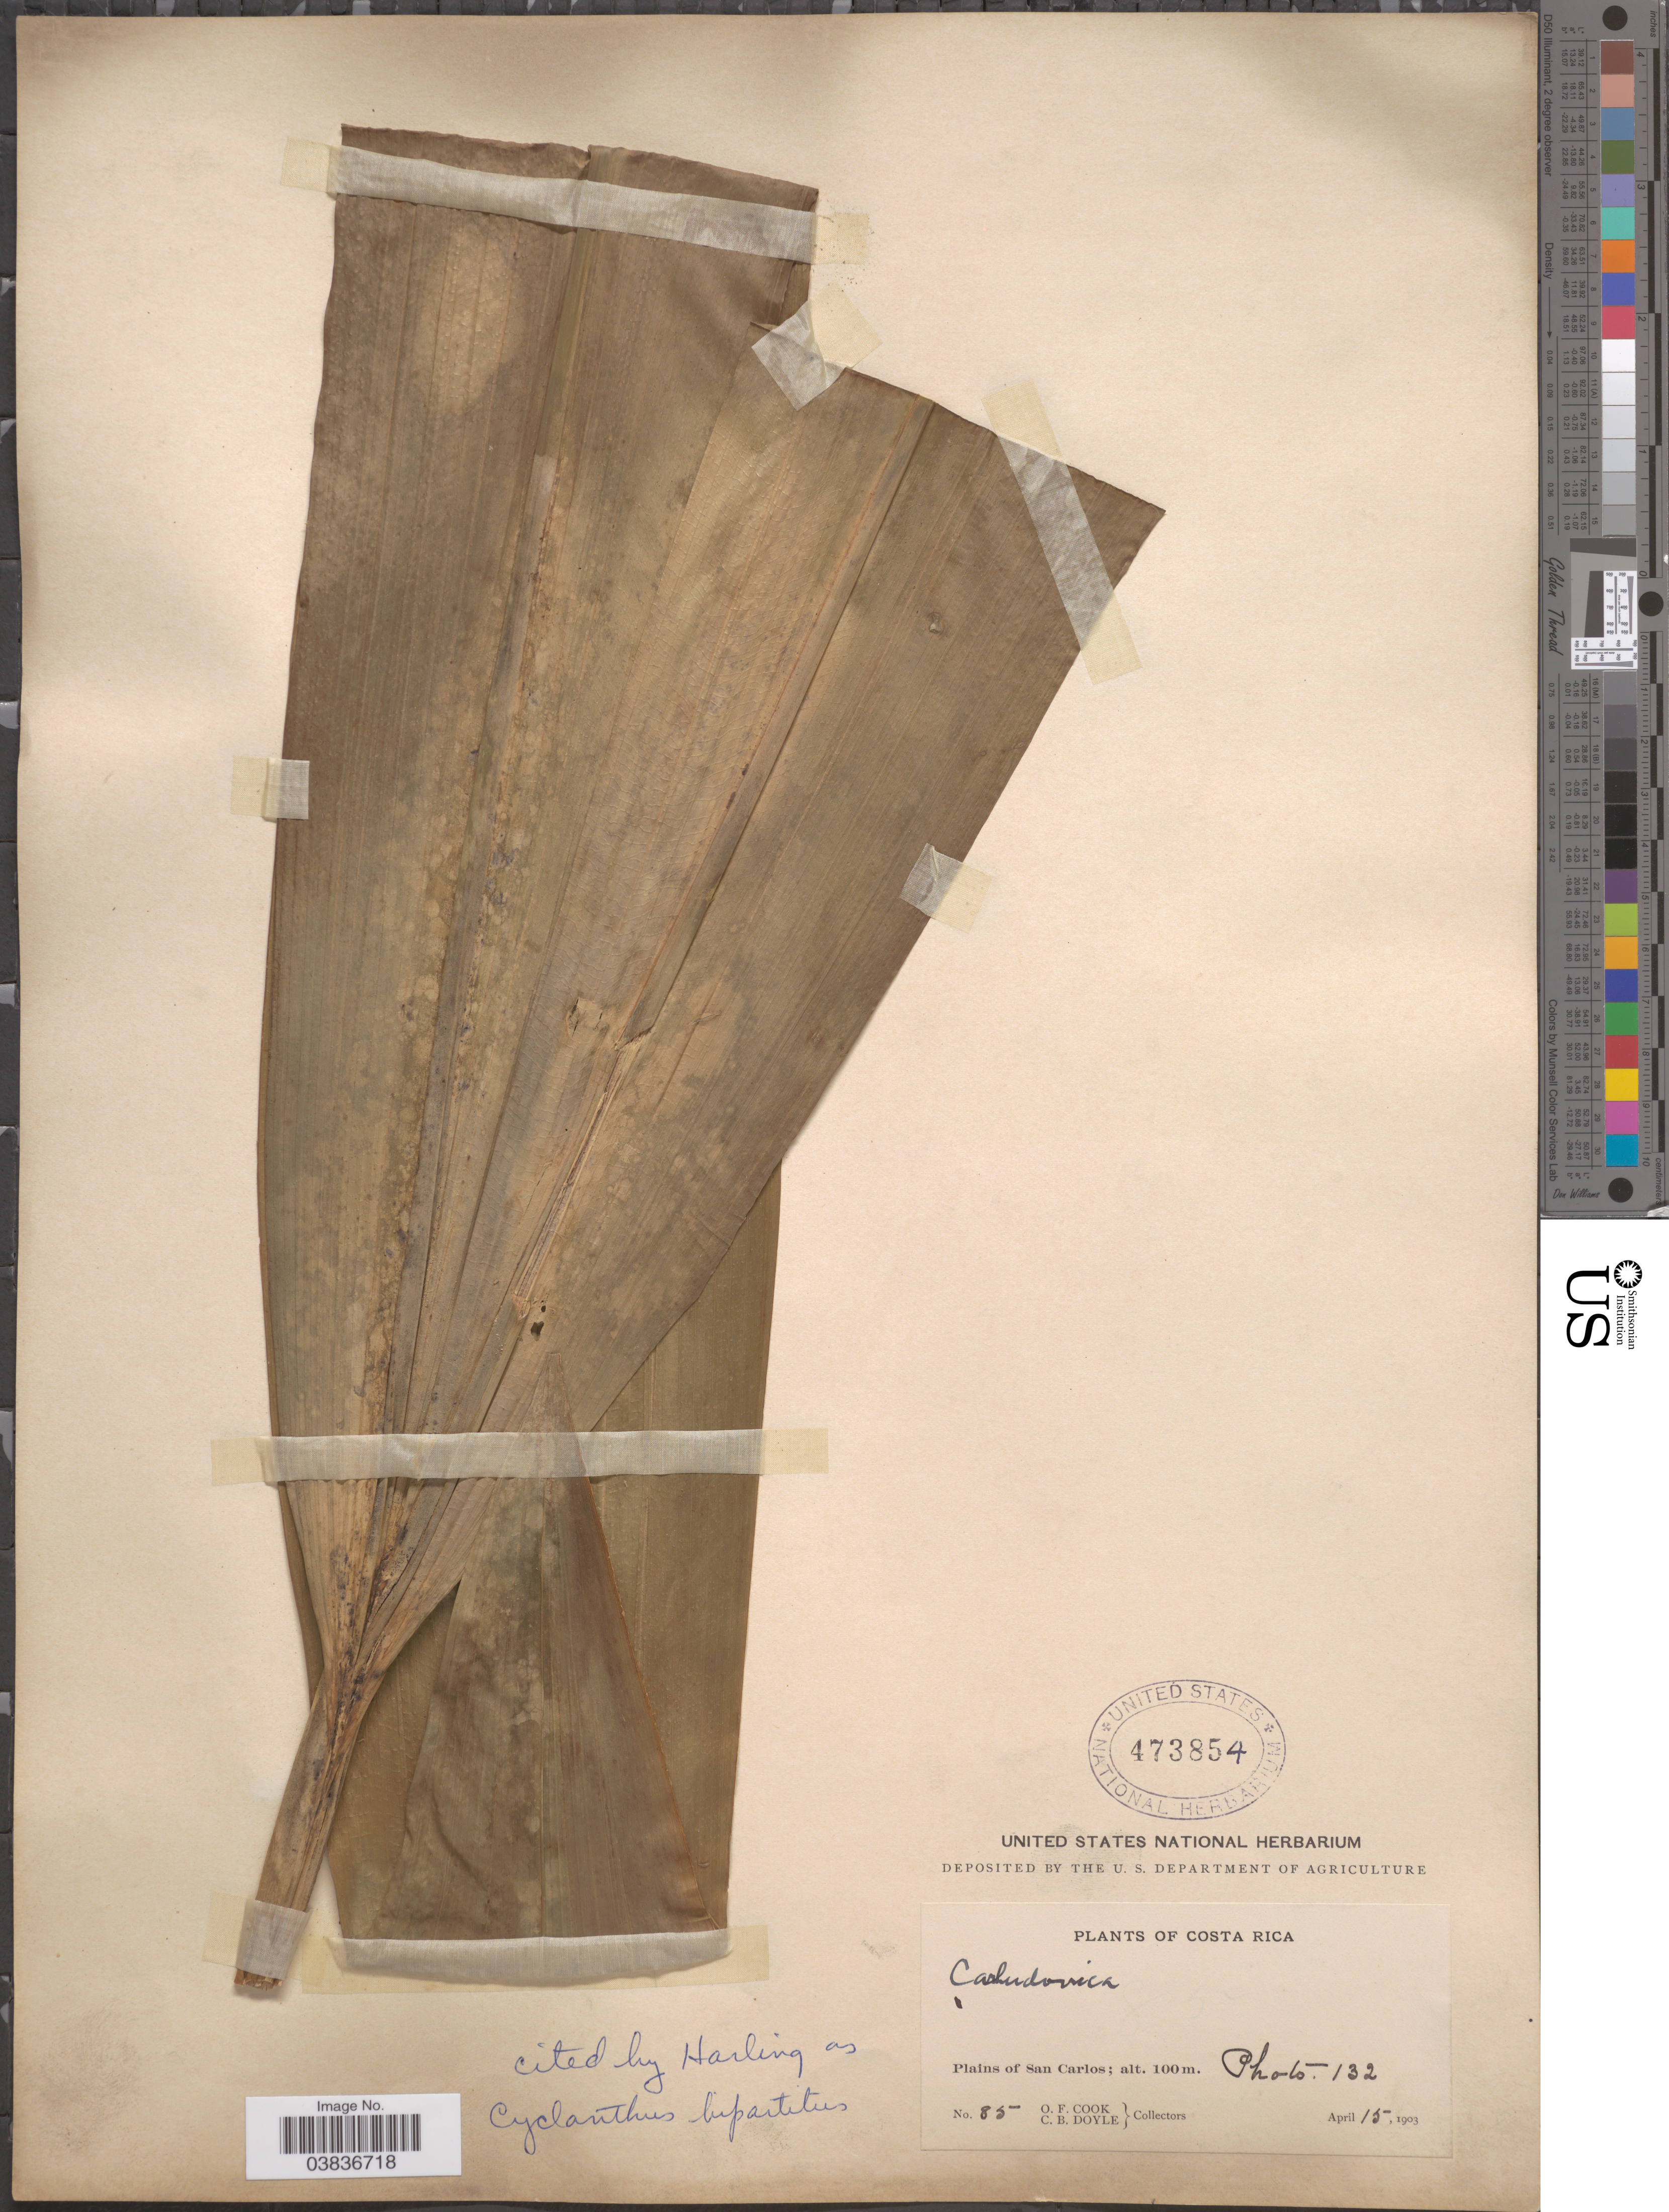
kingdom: Plantae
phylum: Tracheophyta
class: Liliopsida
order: Pandanales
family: Cyclanthaceae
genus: Cyclanthus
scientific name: Cyclanthus bipartitus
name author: Poit. ex A. Rich.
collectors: O. F. Cook & C. Doyle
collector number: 85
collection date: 1903-04-15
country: Costa Rica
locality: Plains of San Carlos.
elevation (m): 100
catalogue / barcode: US 473854